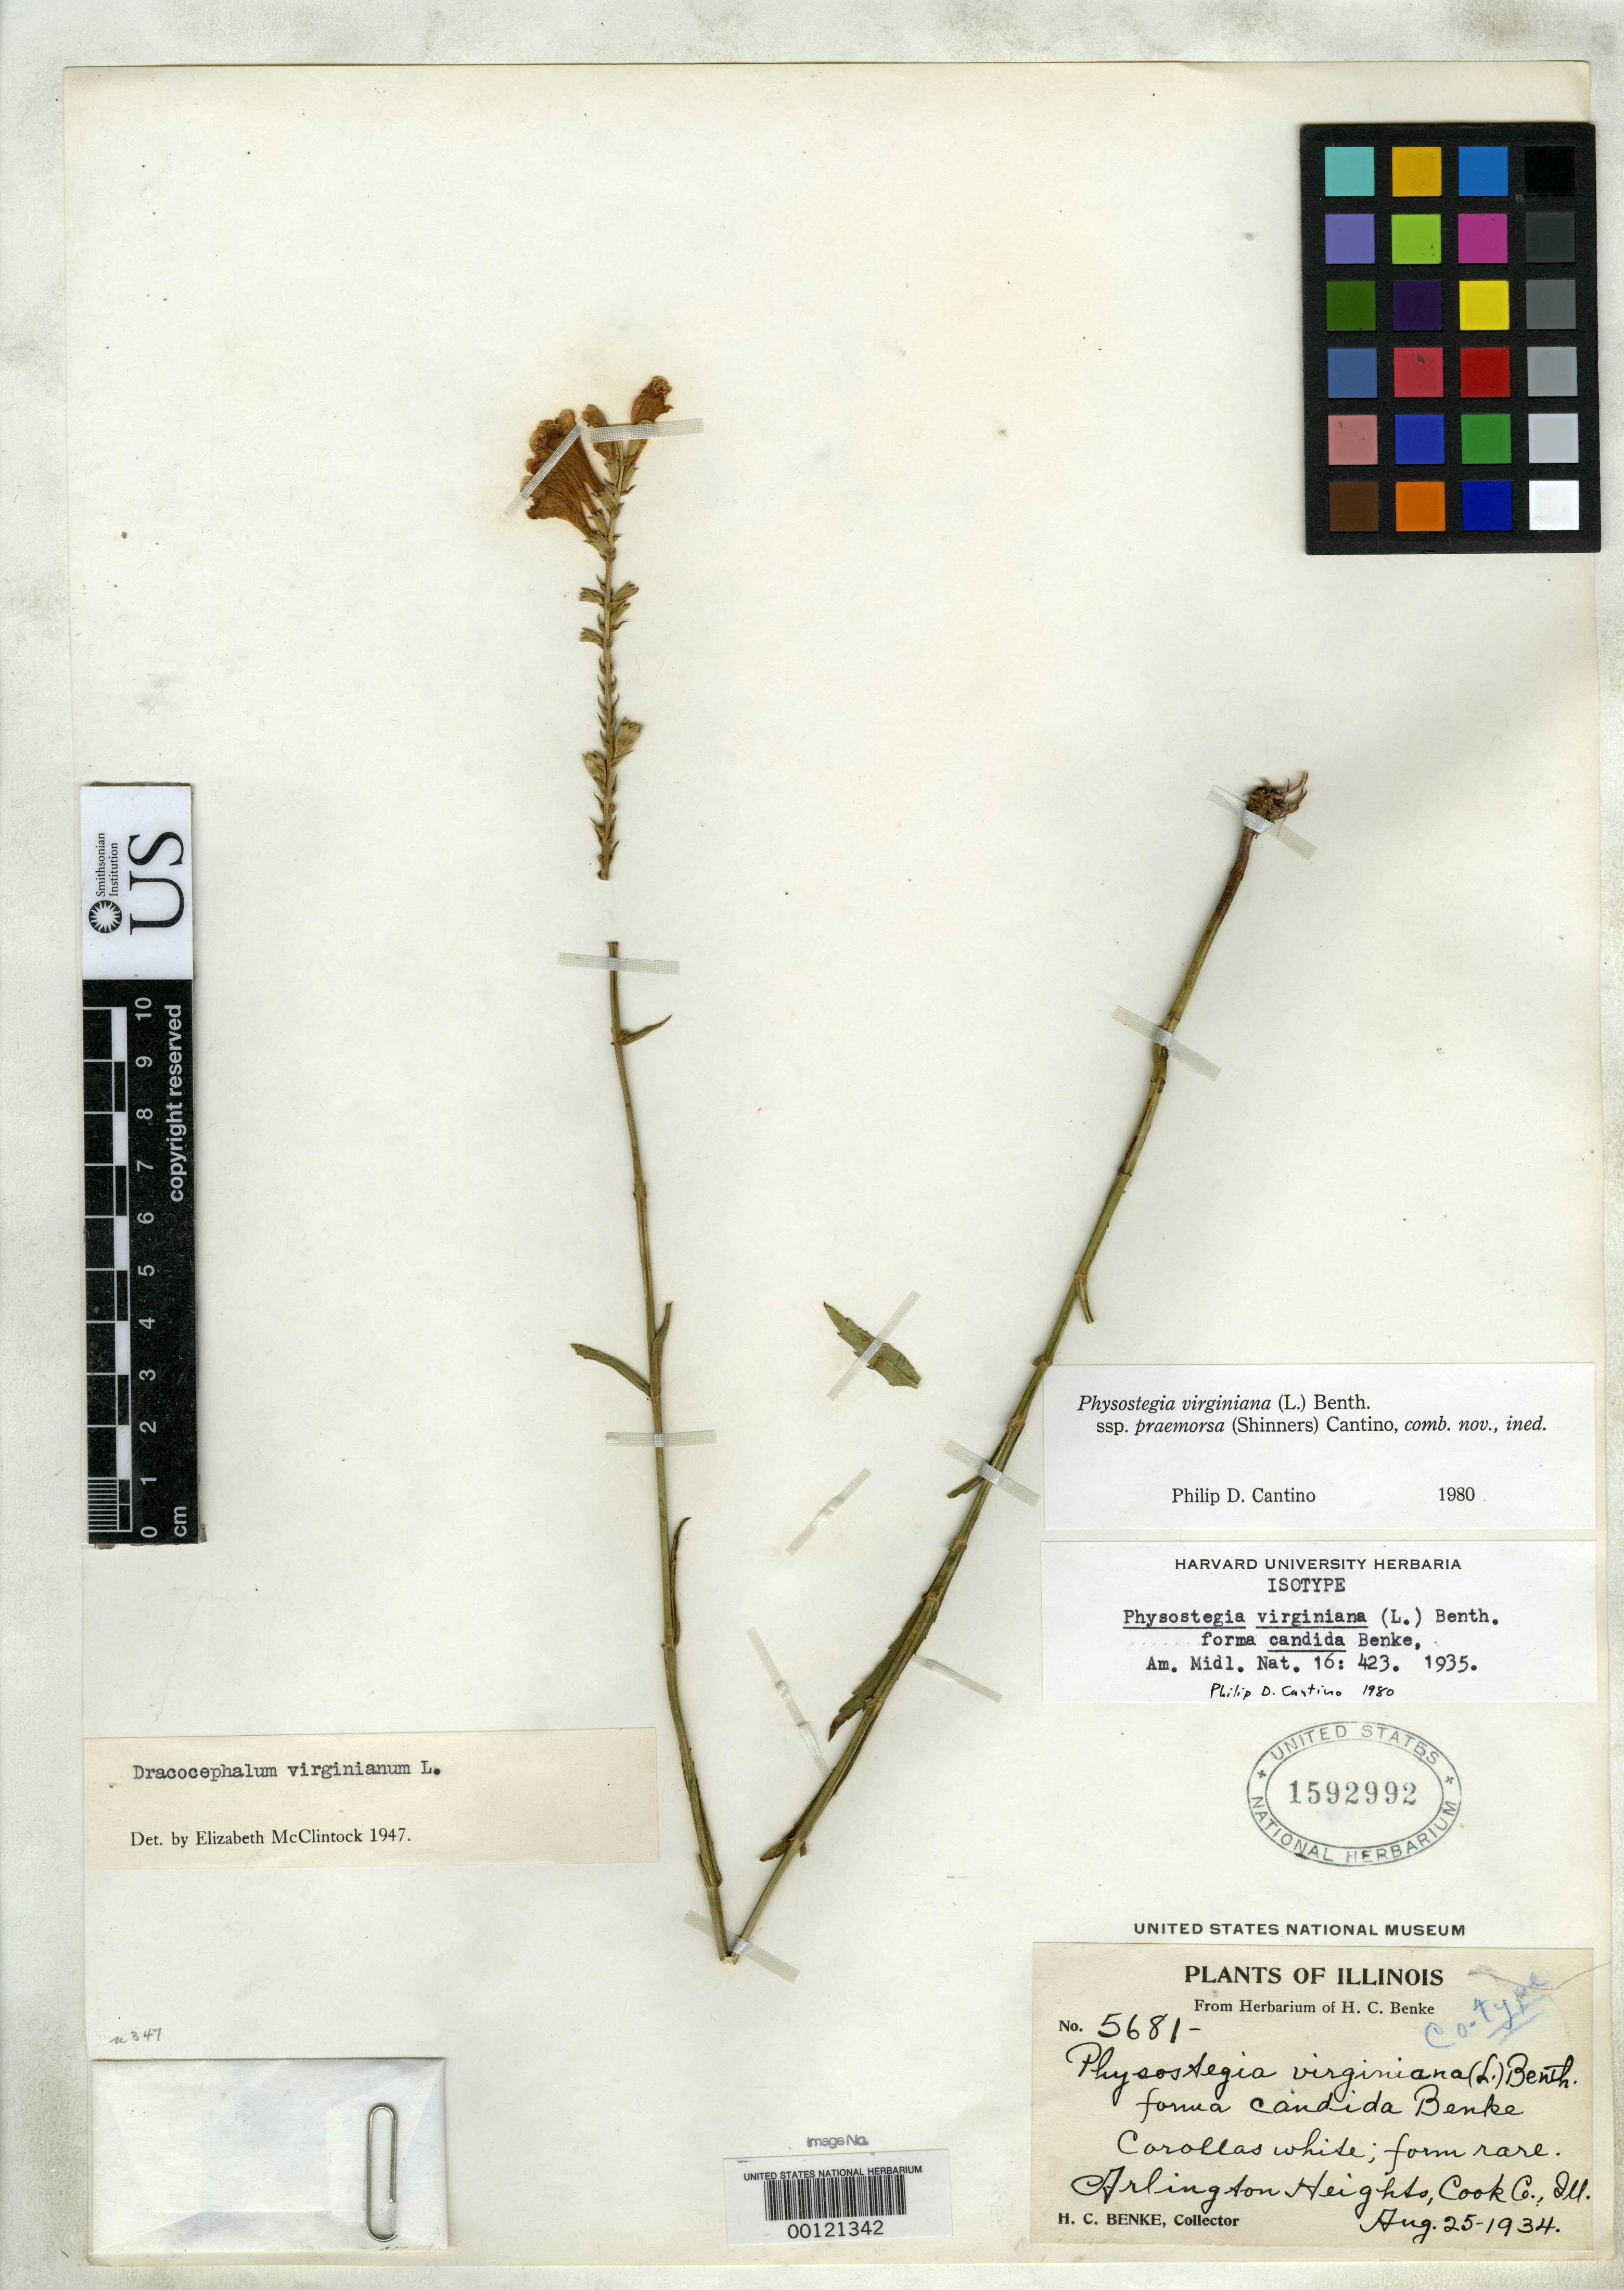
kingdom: Plantae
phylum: Tracheophyta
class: Magnoliopsida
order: Lamiales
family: Lamiaceae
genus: Physostegia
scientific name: Physostegia virginiana f. candida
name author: Benke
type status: Isotype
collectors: H. Benke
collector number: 5681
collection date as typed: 25 Aug 1934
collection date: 1934-08-25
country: United States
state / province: Illinois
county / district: Cook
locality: Arlington Heights.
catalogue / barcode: US 1592992